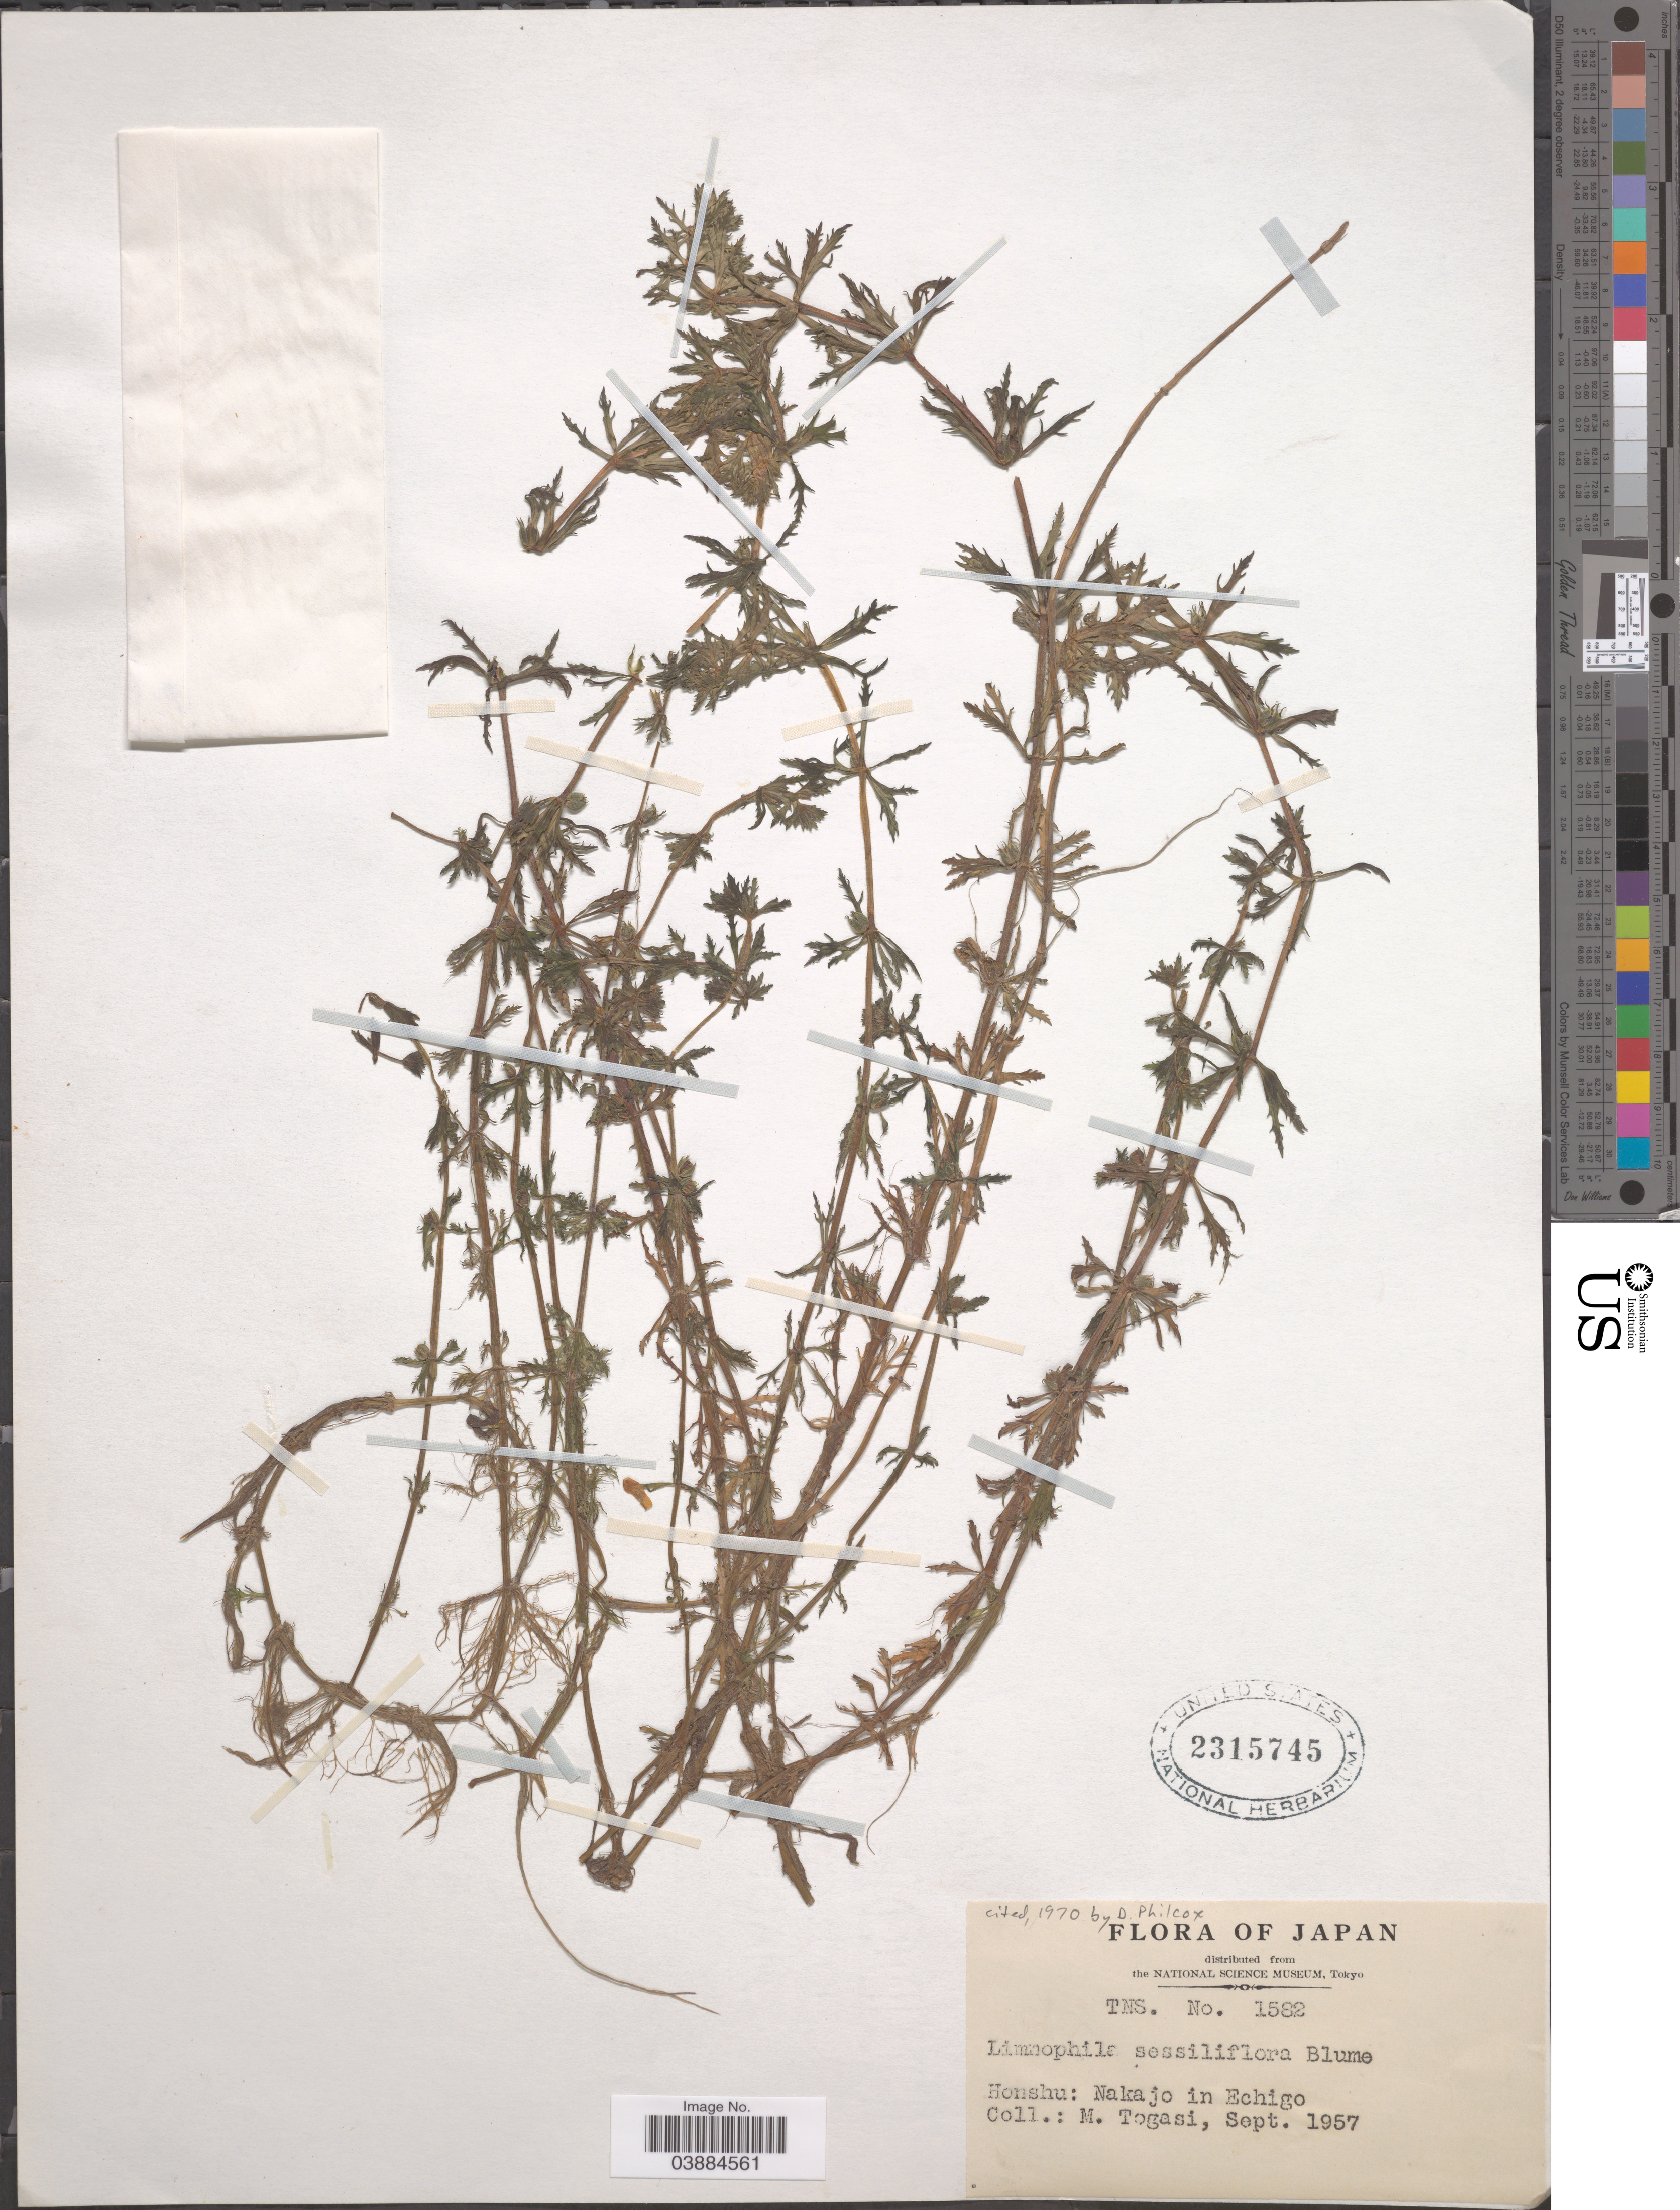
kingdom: Plantae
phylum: Tracheophyta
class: Magnoliopsida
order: Lamiales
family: Plantaginaceae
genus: Limnophila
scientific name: Limnophila sessiliflora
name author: (Vahl) Blume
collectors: M. Togasi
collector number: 1582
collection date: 1957-09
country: Japan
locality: Honshu: Nakajo in Echigo.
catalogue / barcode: US 2315745